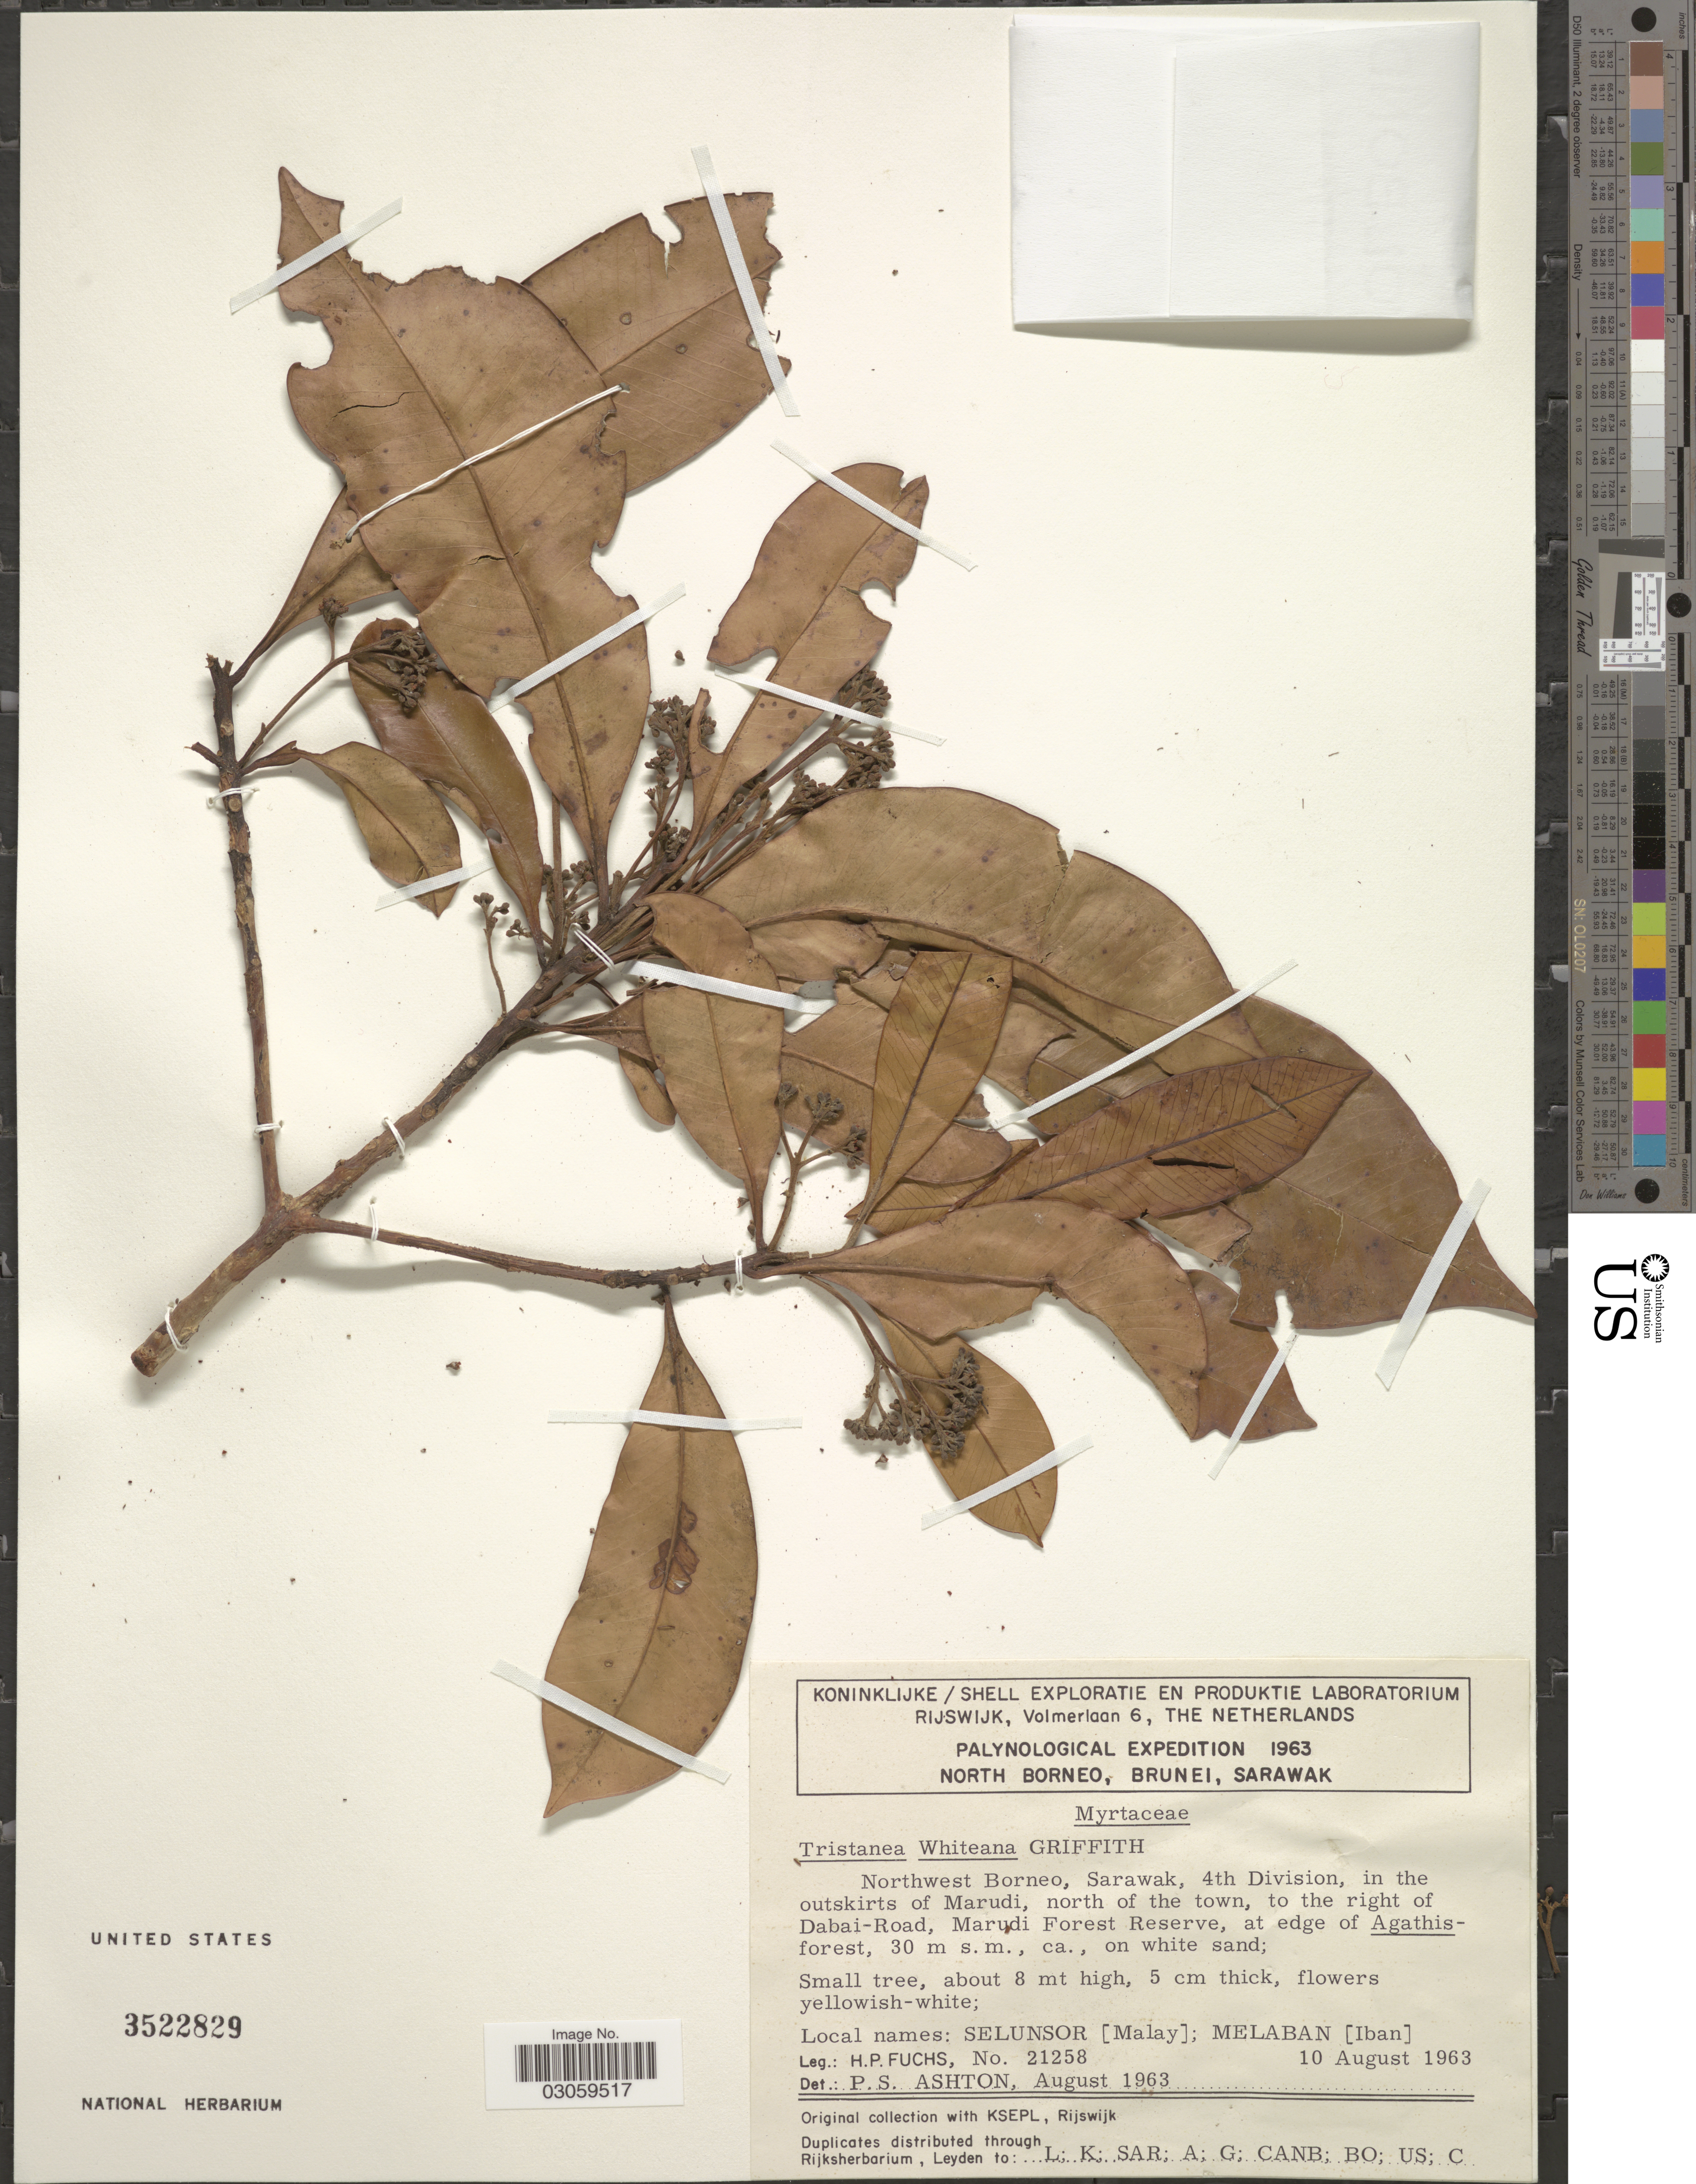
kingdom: Plantae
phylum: Tracheophyta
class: Magnoliopsida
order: Myrtales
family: Myrtaceae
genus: Tristaniopsis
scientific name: Tristaniopsis whiteana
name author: (Griff.) P.G. Wilson & J. T. Waterh.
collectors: H. P. Fuchs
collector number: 21258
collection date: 1963-08-10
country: Malaysia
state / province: Sarawak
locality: Northwest Borneo, 4th Division, in the outskirts of Marudi, north of the town, to the right of Dabai-Road, Marudi Forest Reserve.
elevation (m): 30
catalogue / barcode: US 3522829